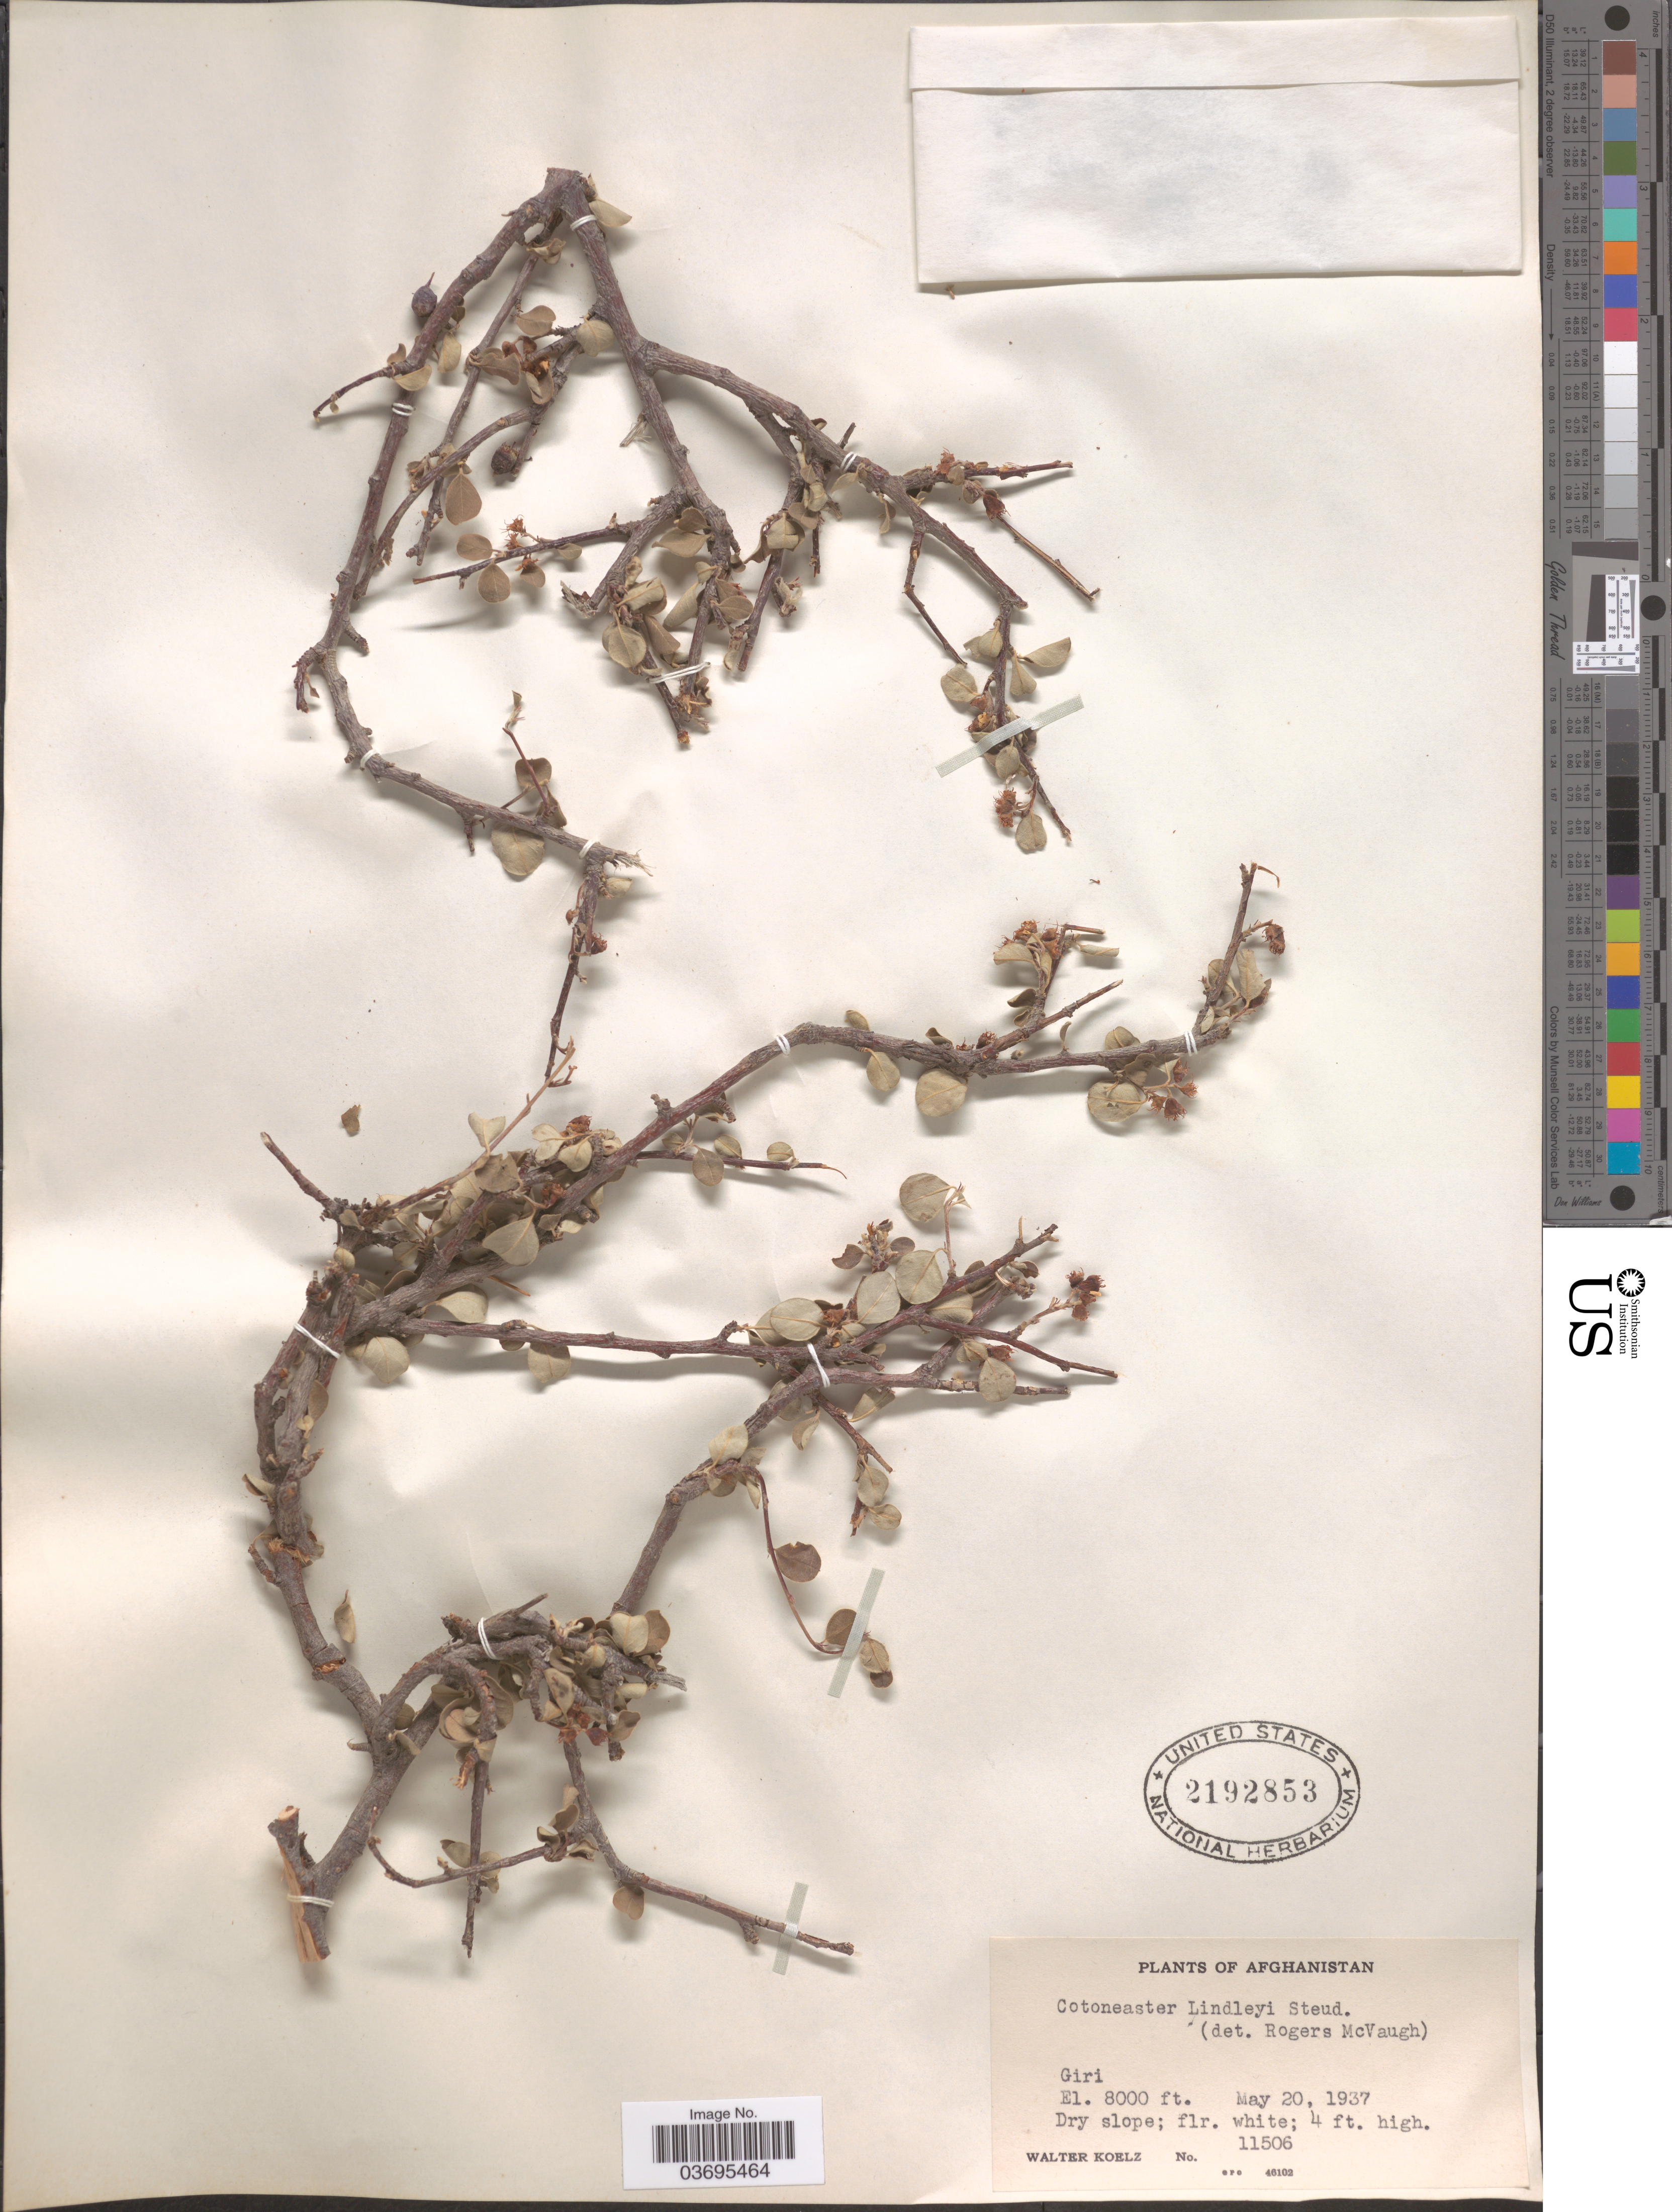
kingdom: Plantae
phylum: Tracheophyta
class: Magnoliopsida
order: Rosales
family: Rosaceae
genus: Cotoneaster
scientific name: Cotoneaster lindleyi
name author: Steud.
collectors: W. N. Koelz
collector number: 11506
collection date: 1937-05-20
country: Afghanistan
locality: Giri.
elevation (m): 2438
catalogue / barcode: US 2192853